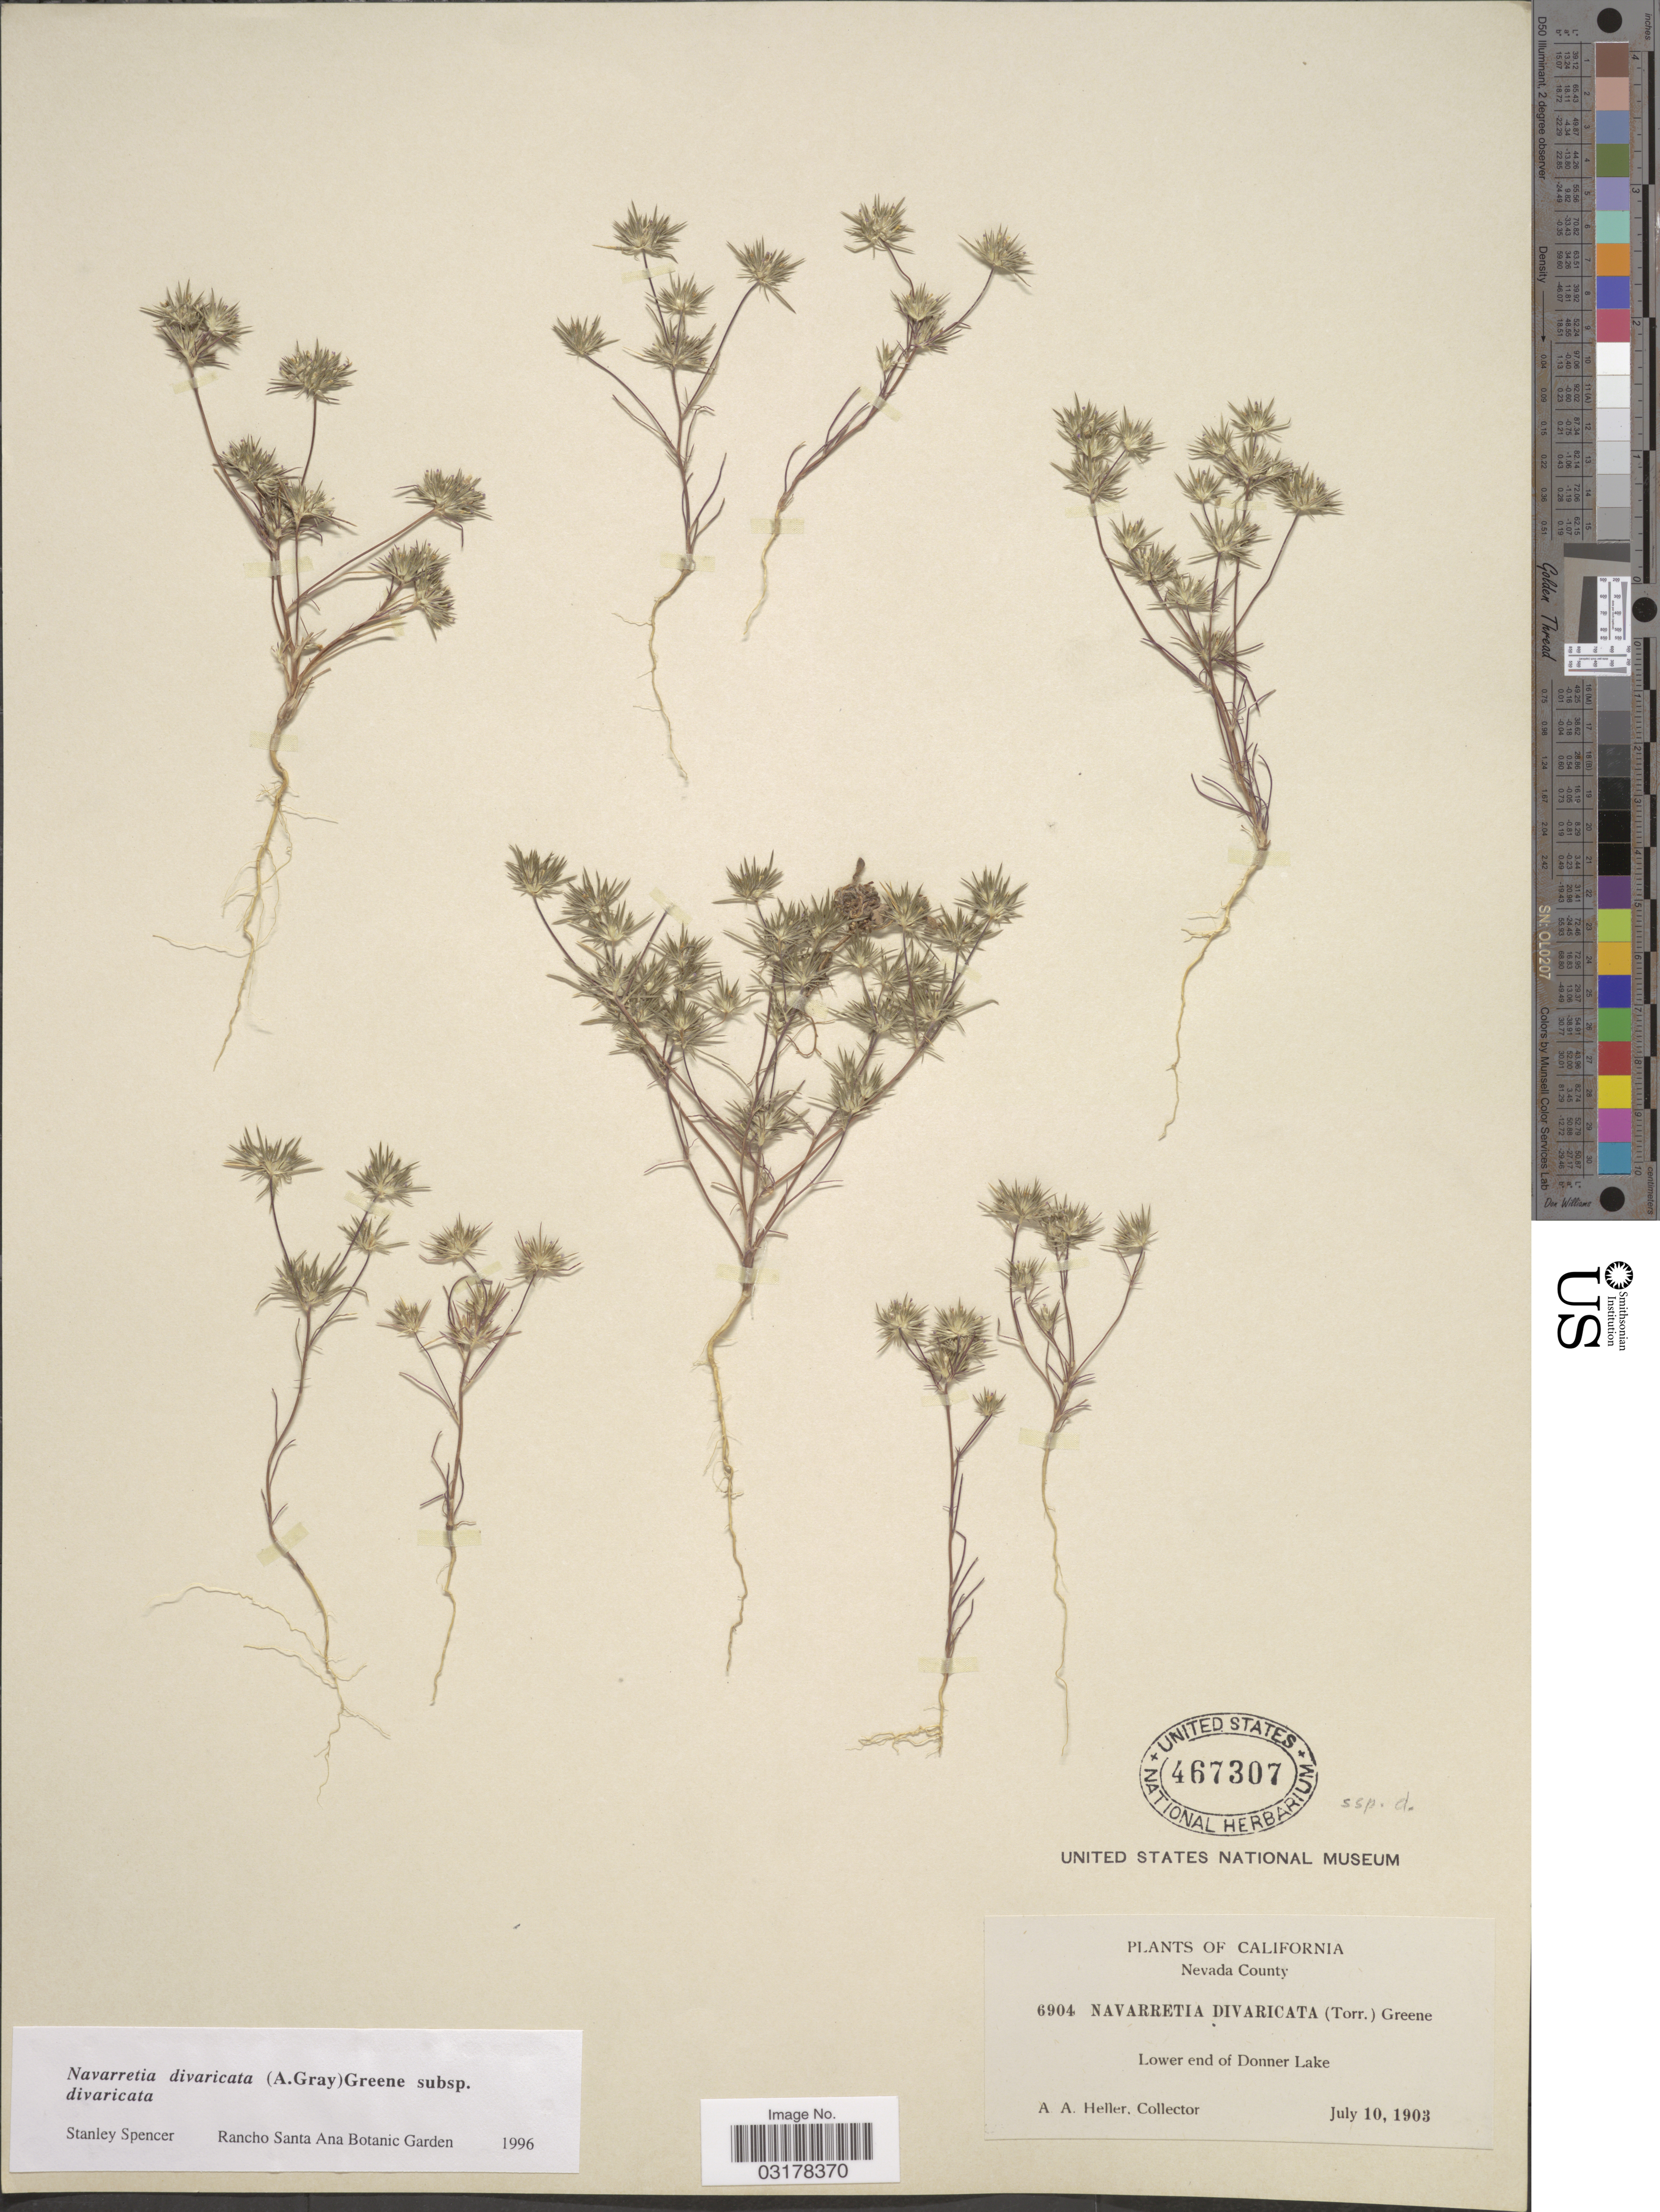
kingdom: Plantae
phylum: Tracheophyta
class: Magnoliopsida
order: Ericales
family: Polemoniaceae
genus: Navarretia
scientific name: Navarretia divaricata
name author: S.W. Greene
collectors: A. A. Heller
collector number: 6904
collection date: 1903-07-10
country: United States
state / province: California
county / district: Nevada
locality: Nevada County. Lower end of Donner Lake.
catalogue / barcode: US 467307